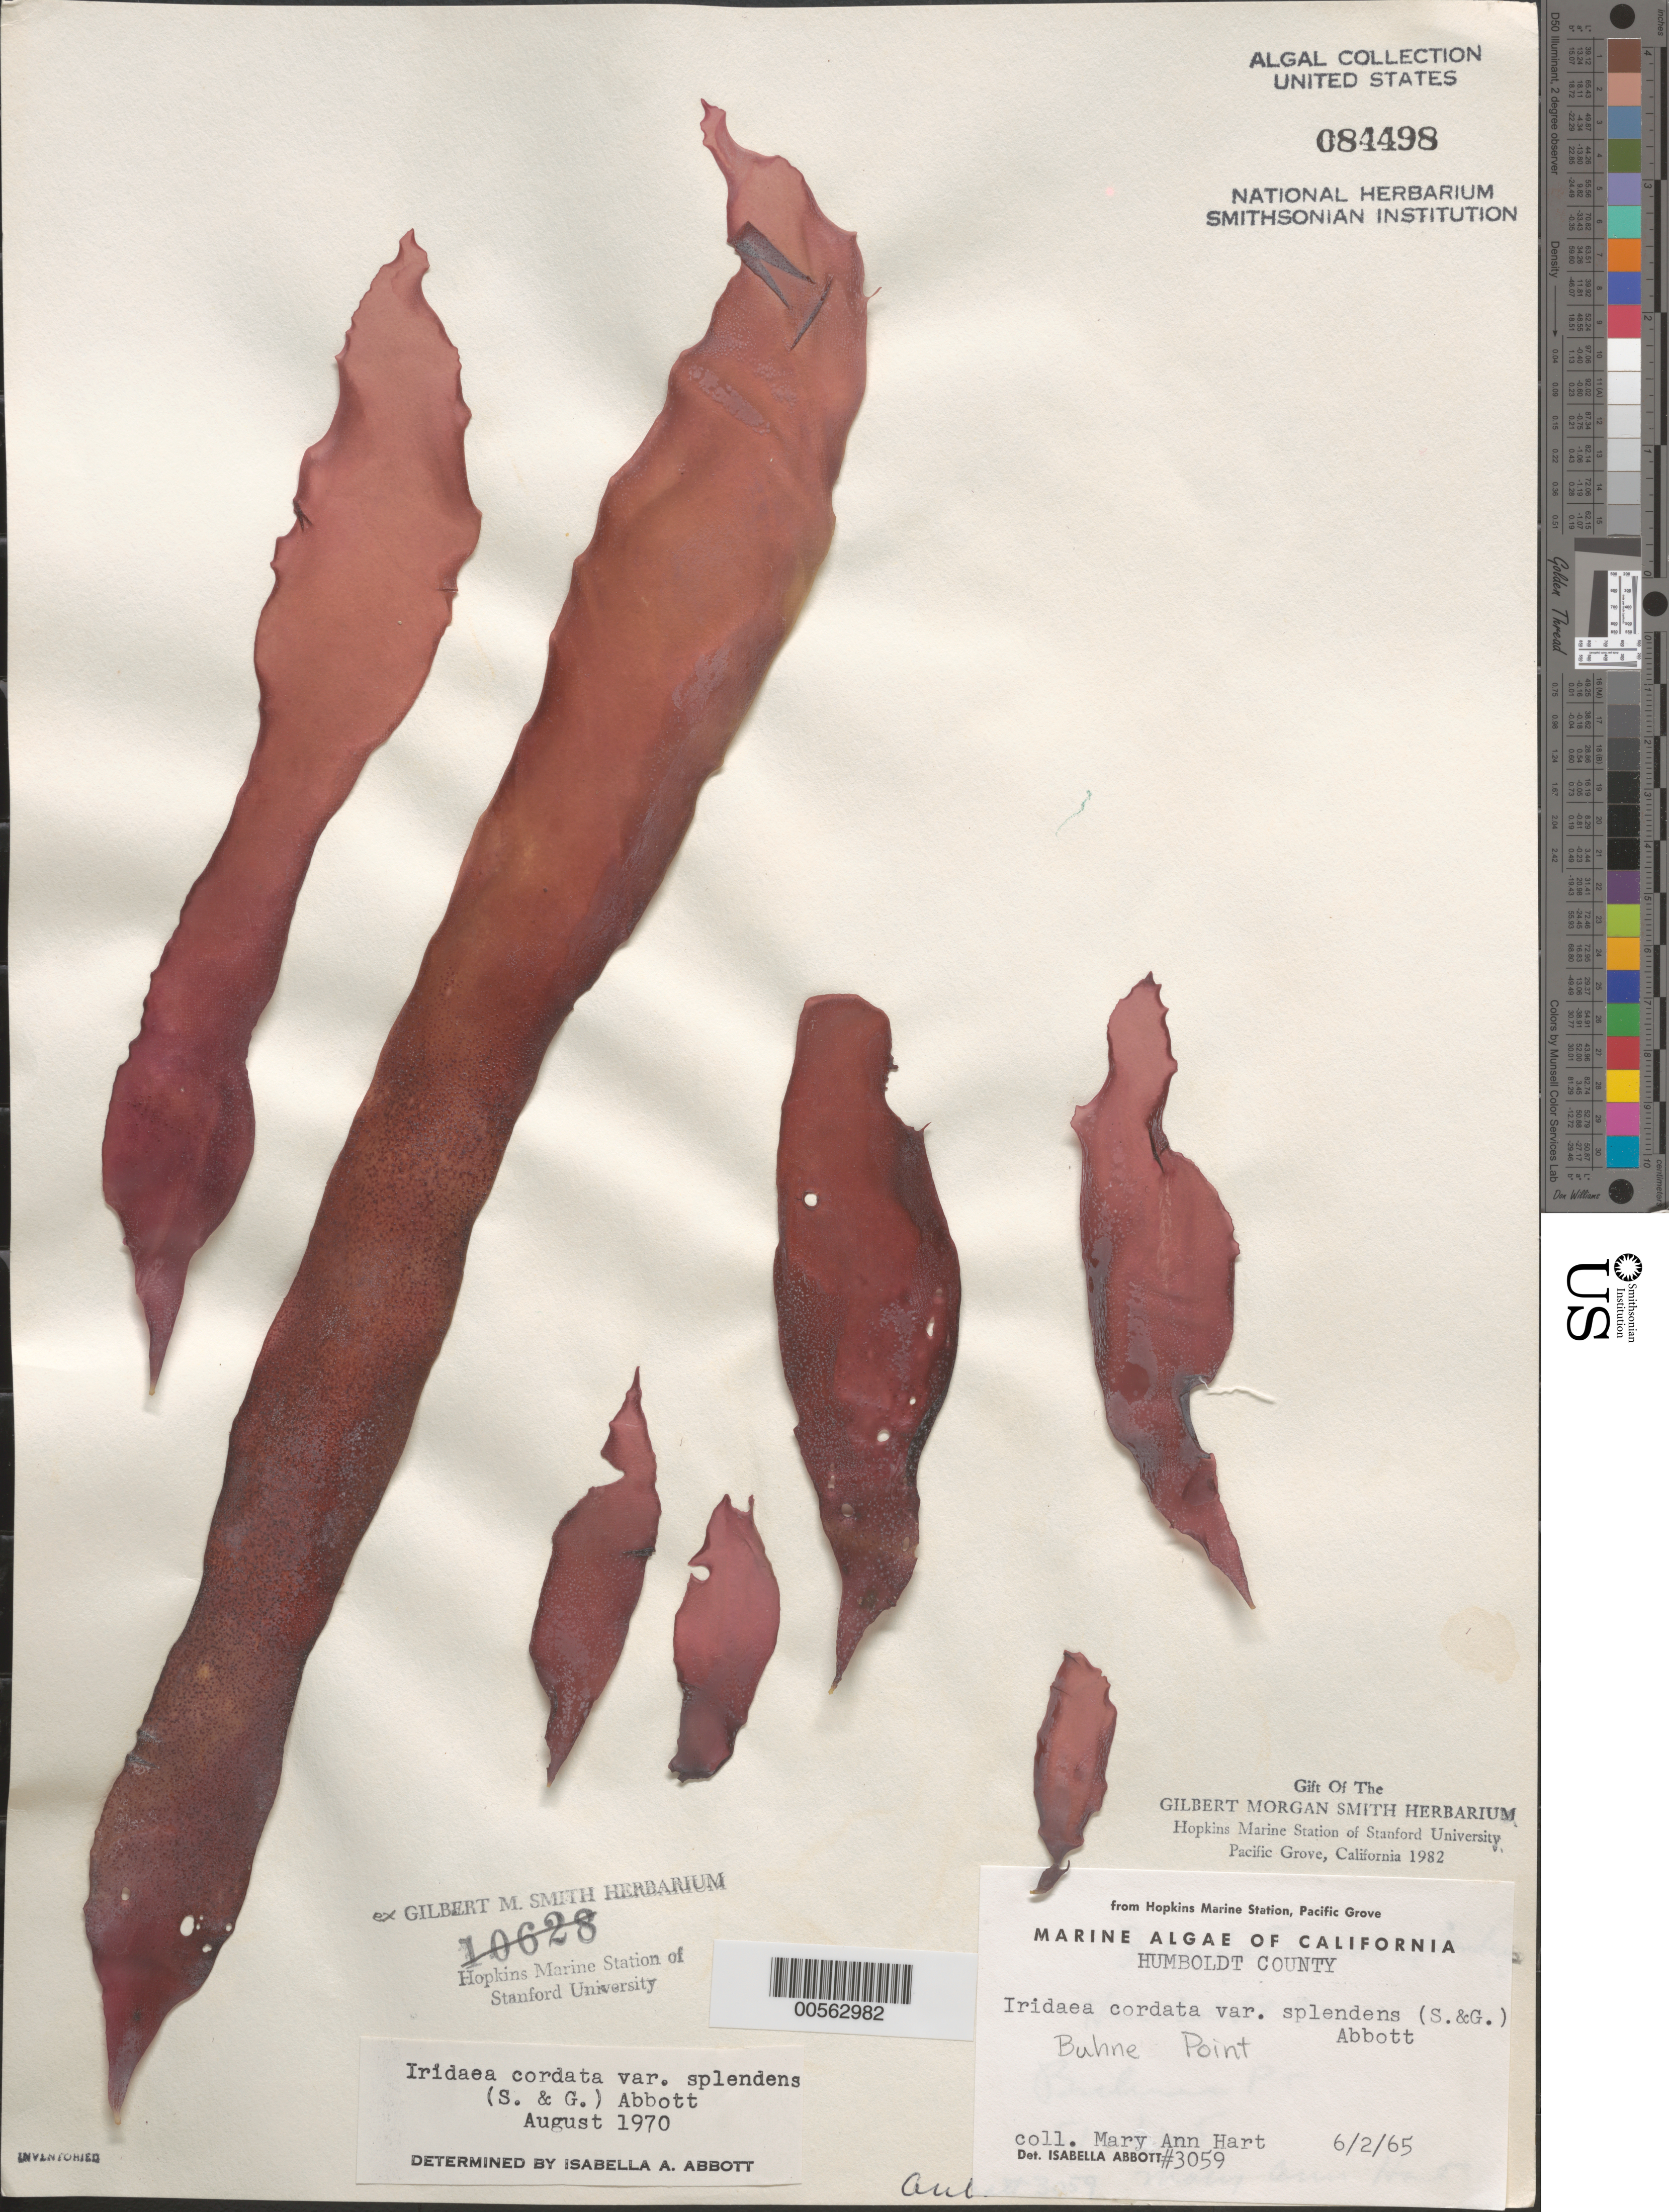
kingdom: Plantae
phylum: Rhodophyta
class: Florideophyceae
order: Gigartinales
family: Gigartinaceae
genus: Iridaea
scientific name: Iridaea cordata var. splendens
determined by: Abbott, Isabella A.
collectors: M. A. Hart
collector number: IAA 3059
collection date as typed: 02 Jun 1965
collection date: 1965-06-02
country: United States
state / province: California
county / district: Humboldt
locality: Buhne Point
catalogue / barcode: US 84498